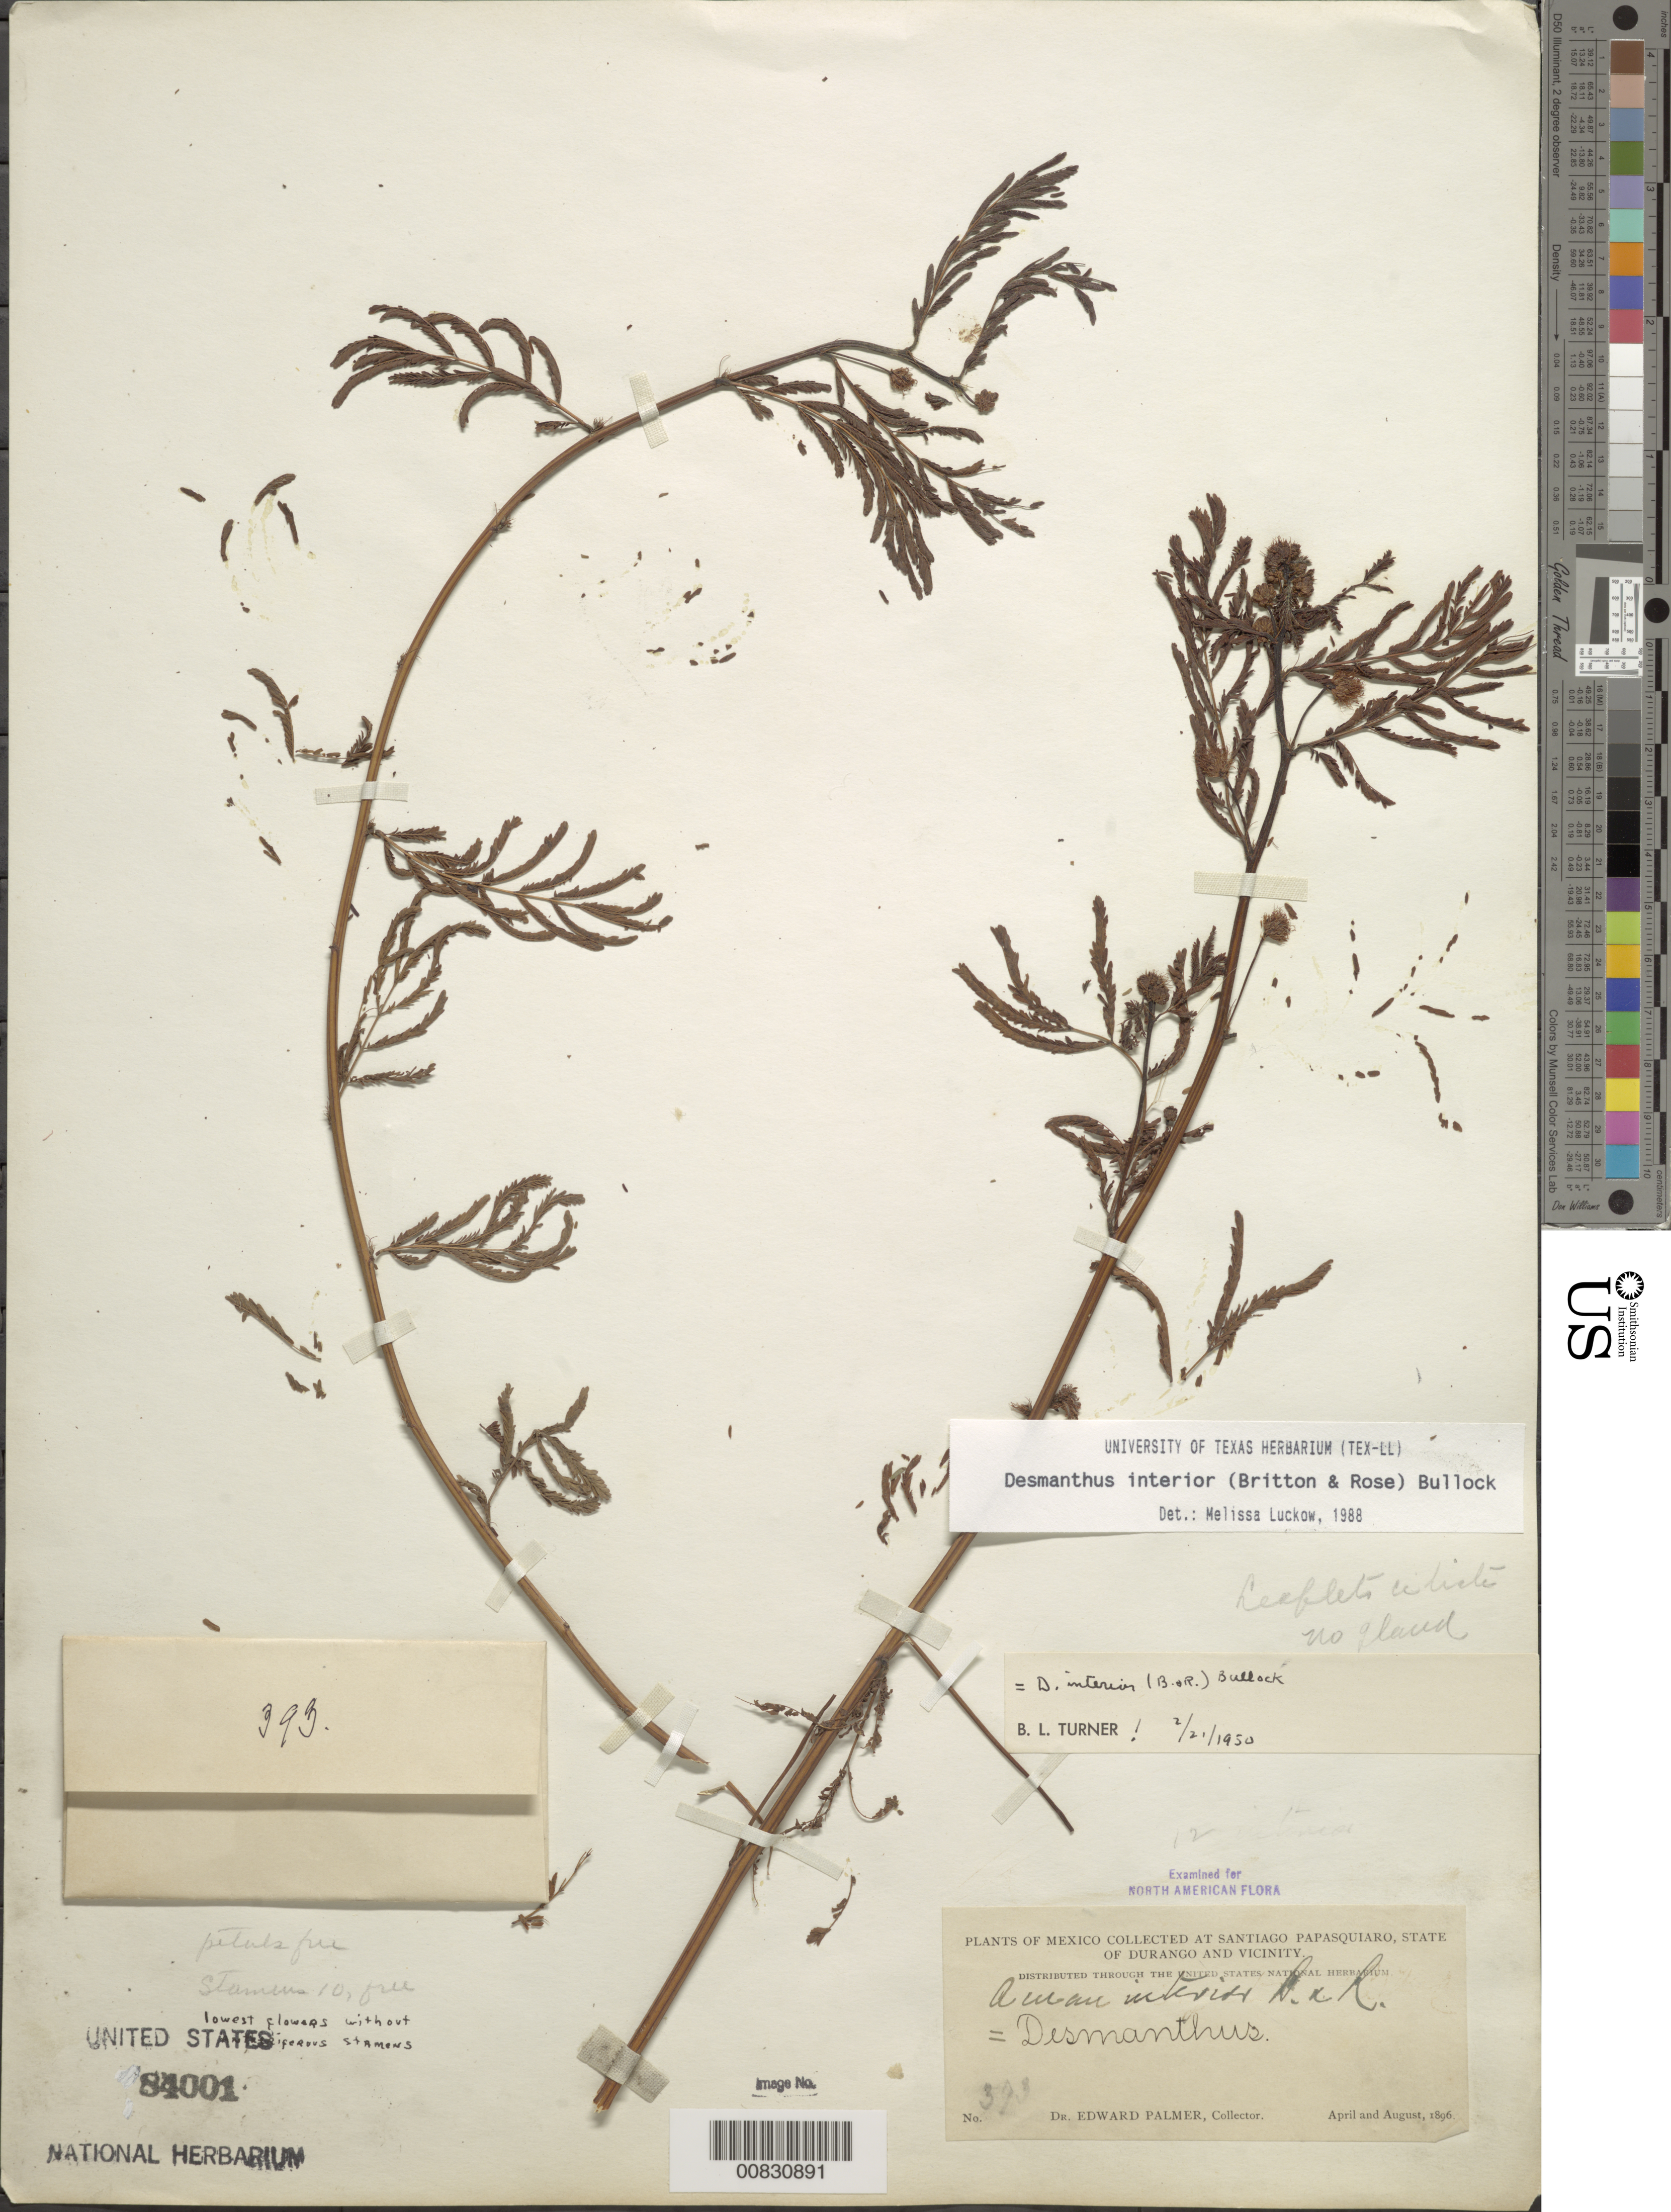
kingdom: Plantae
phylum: Tracheophyta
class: Magnoliopsida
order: Fabales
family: Fabaceae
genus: Desmanthus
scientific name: Desmanthus interior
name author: (Britton) Bullock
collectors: E. Palmer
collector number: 393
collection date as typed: Apr 1896 to -- Aug 1896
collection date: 1896-04/1896-08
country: Mexico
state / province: Durango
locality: Santiago Papasquiaro, Durango and vicinity.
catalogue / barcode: US 84001